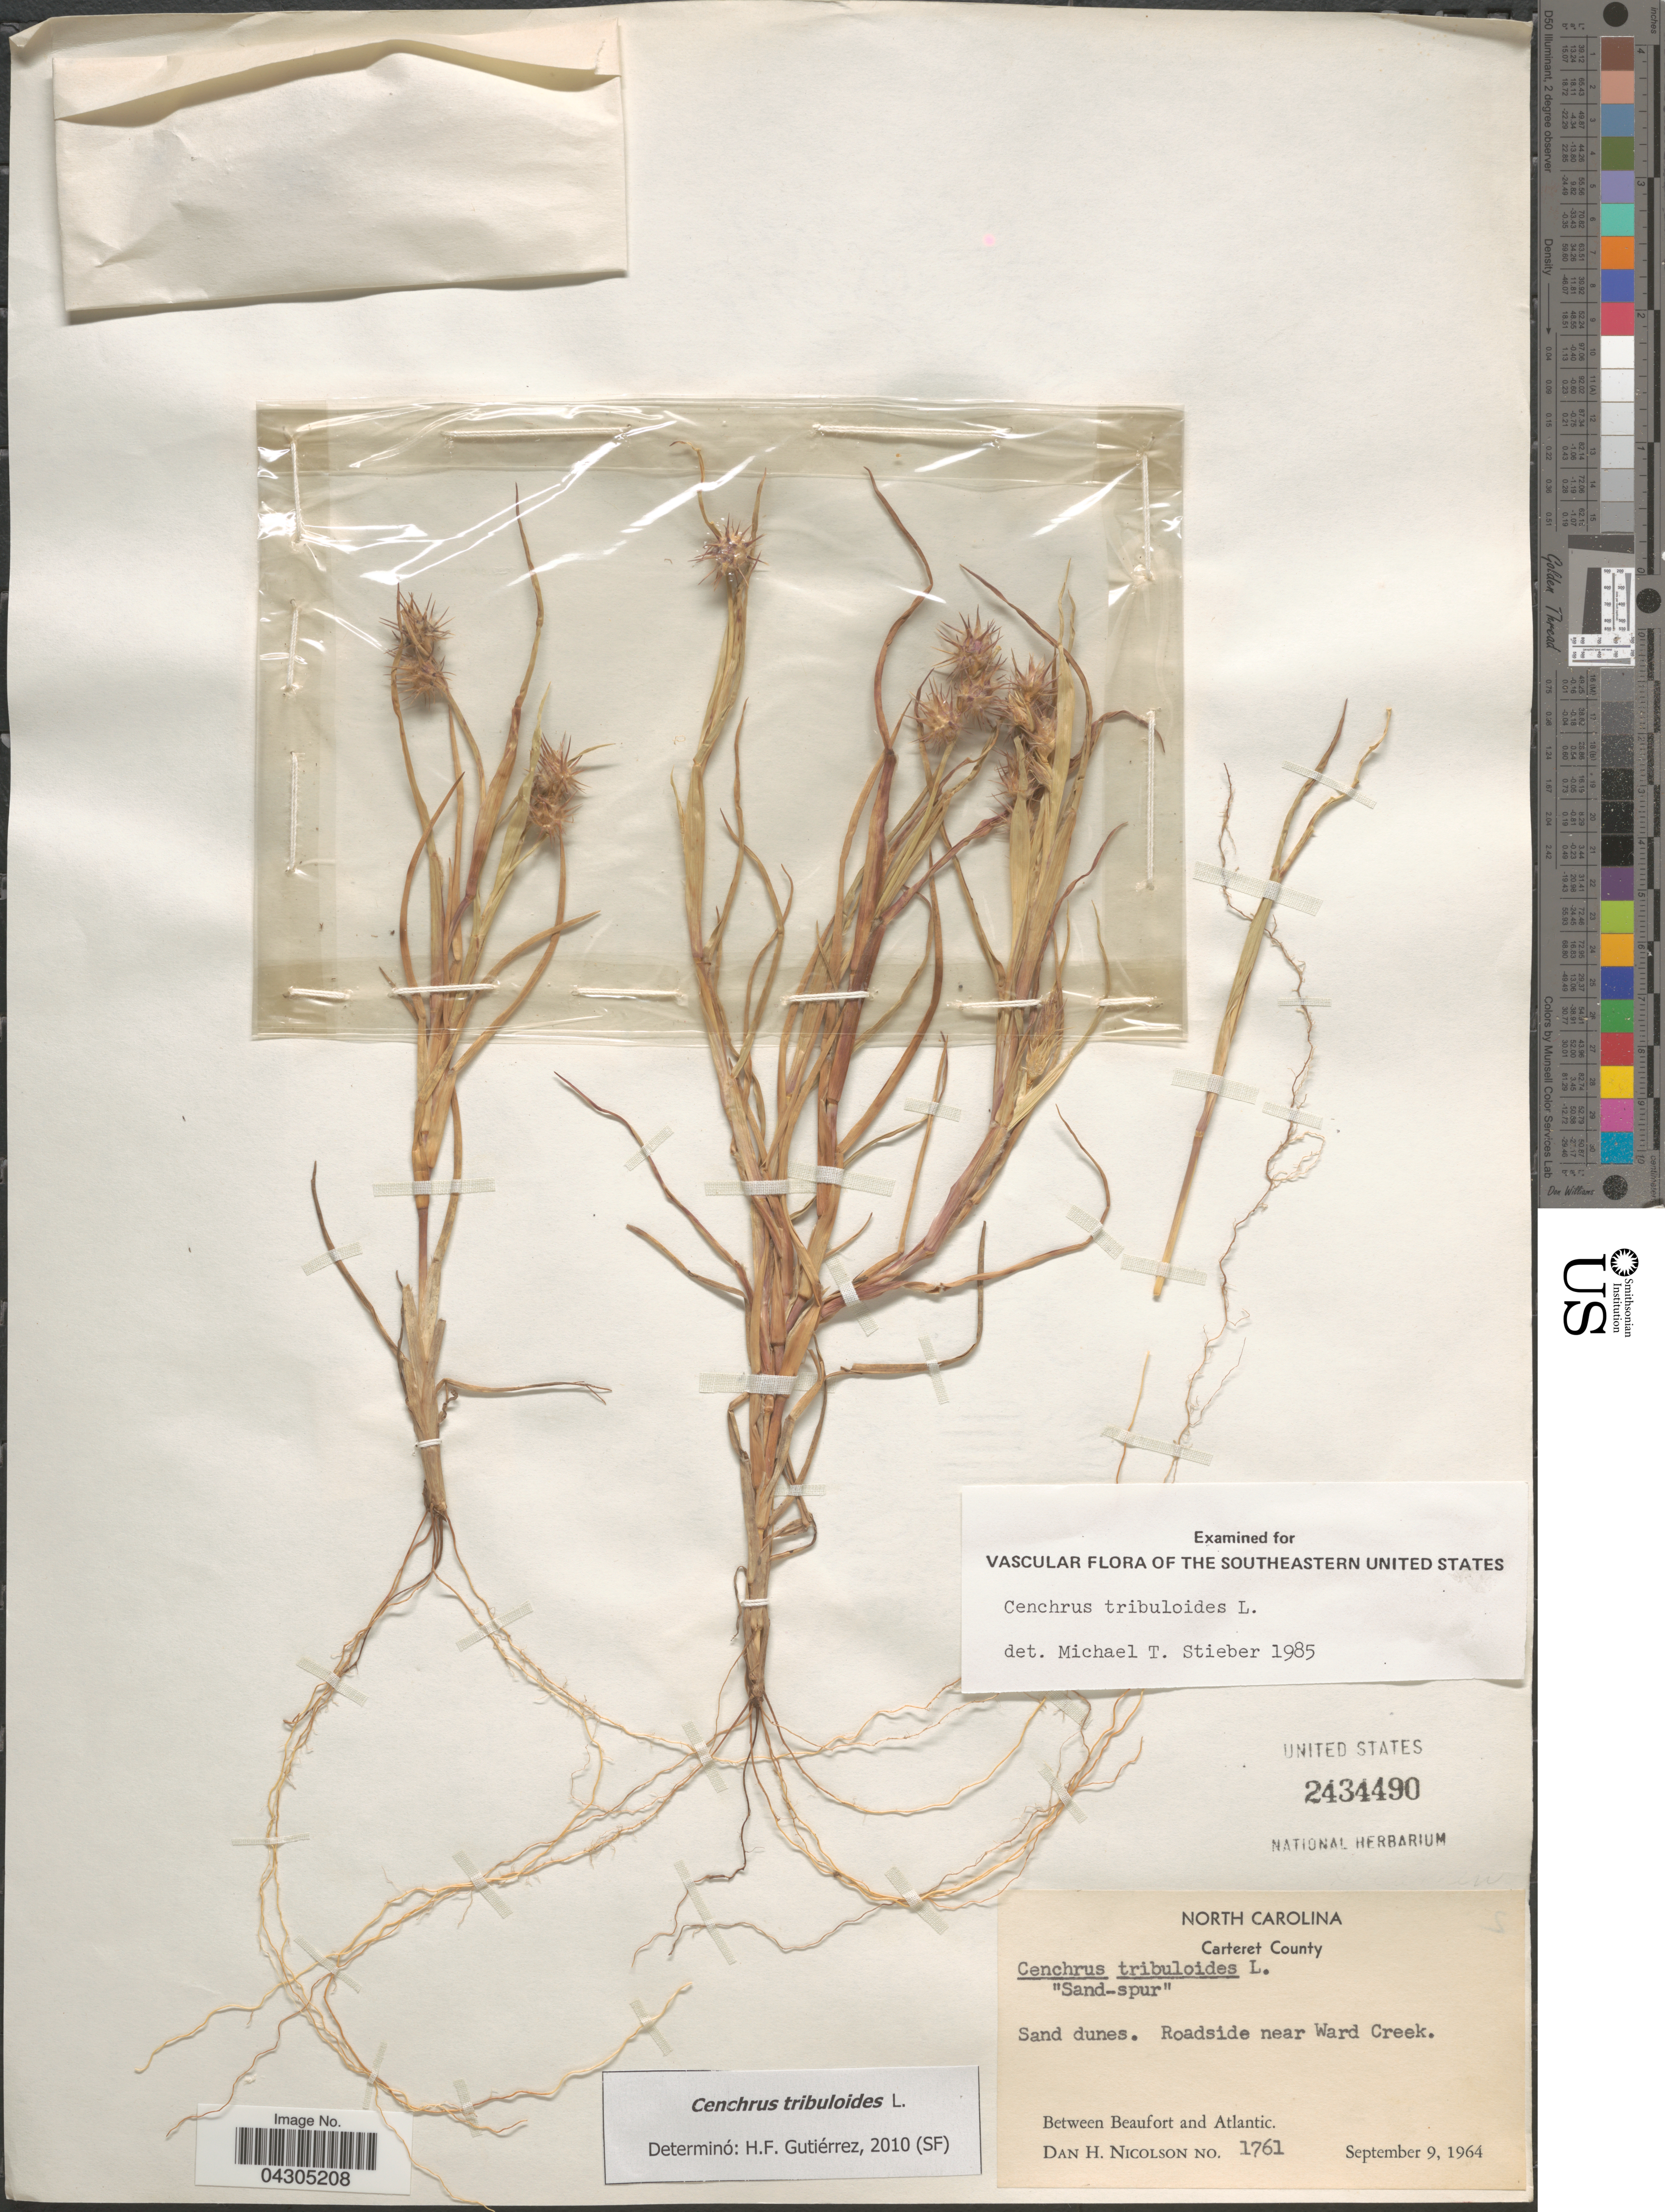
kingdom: Plantae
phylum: Tracheophyta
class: Liliopsida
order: Poales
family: Poaceae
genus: Cenchrus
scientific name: Cenchrus tribuloides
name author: L.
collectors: D. H. Nicolson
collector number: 1761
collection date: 1964-09-09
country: United States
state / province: North Carolina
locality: Carteret County. Roadside near Ward Creek. Between Beaufort and Atlantic.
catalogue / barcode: US 2434490